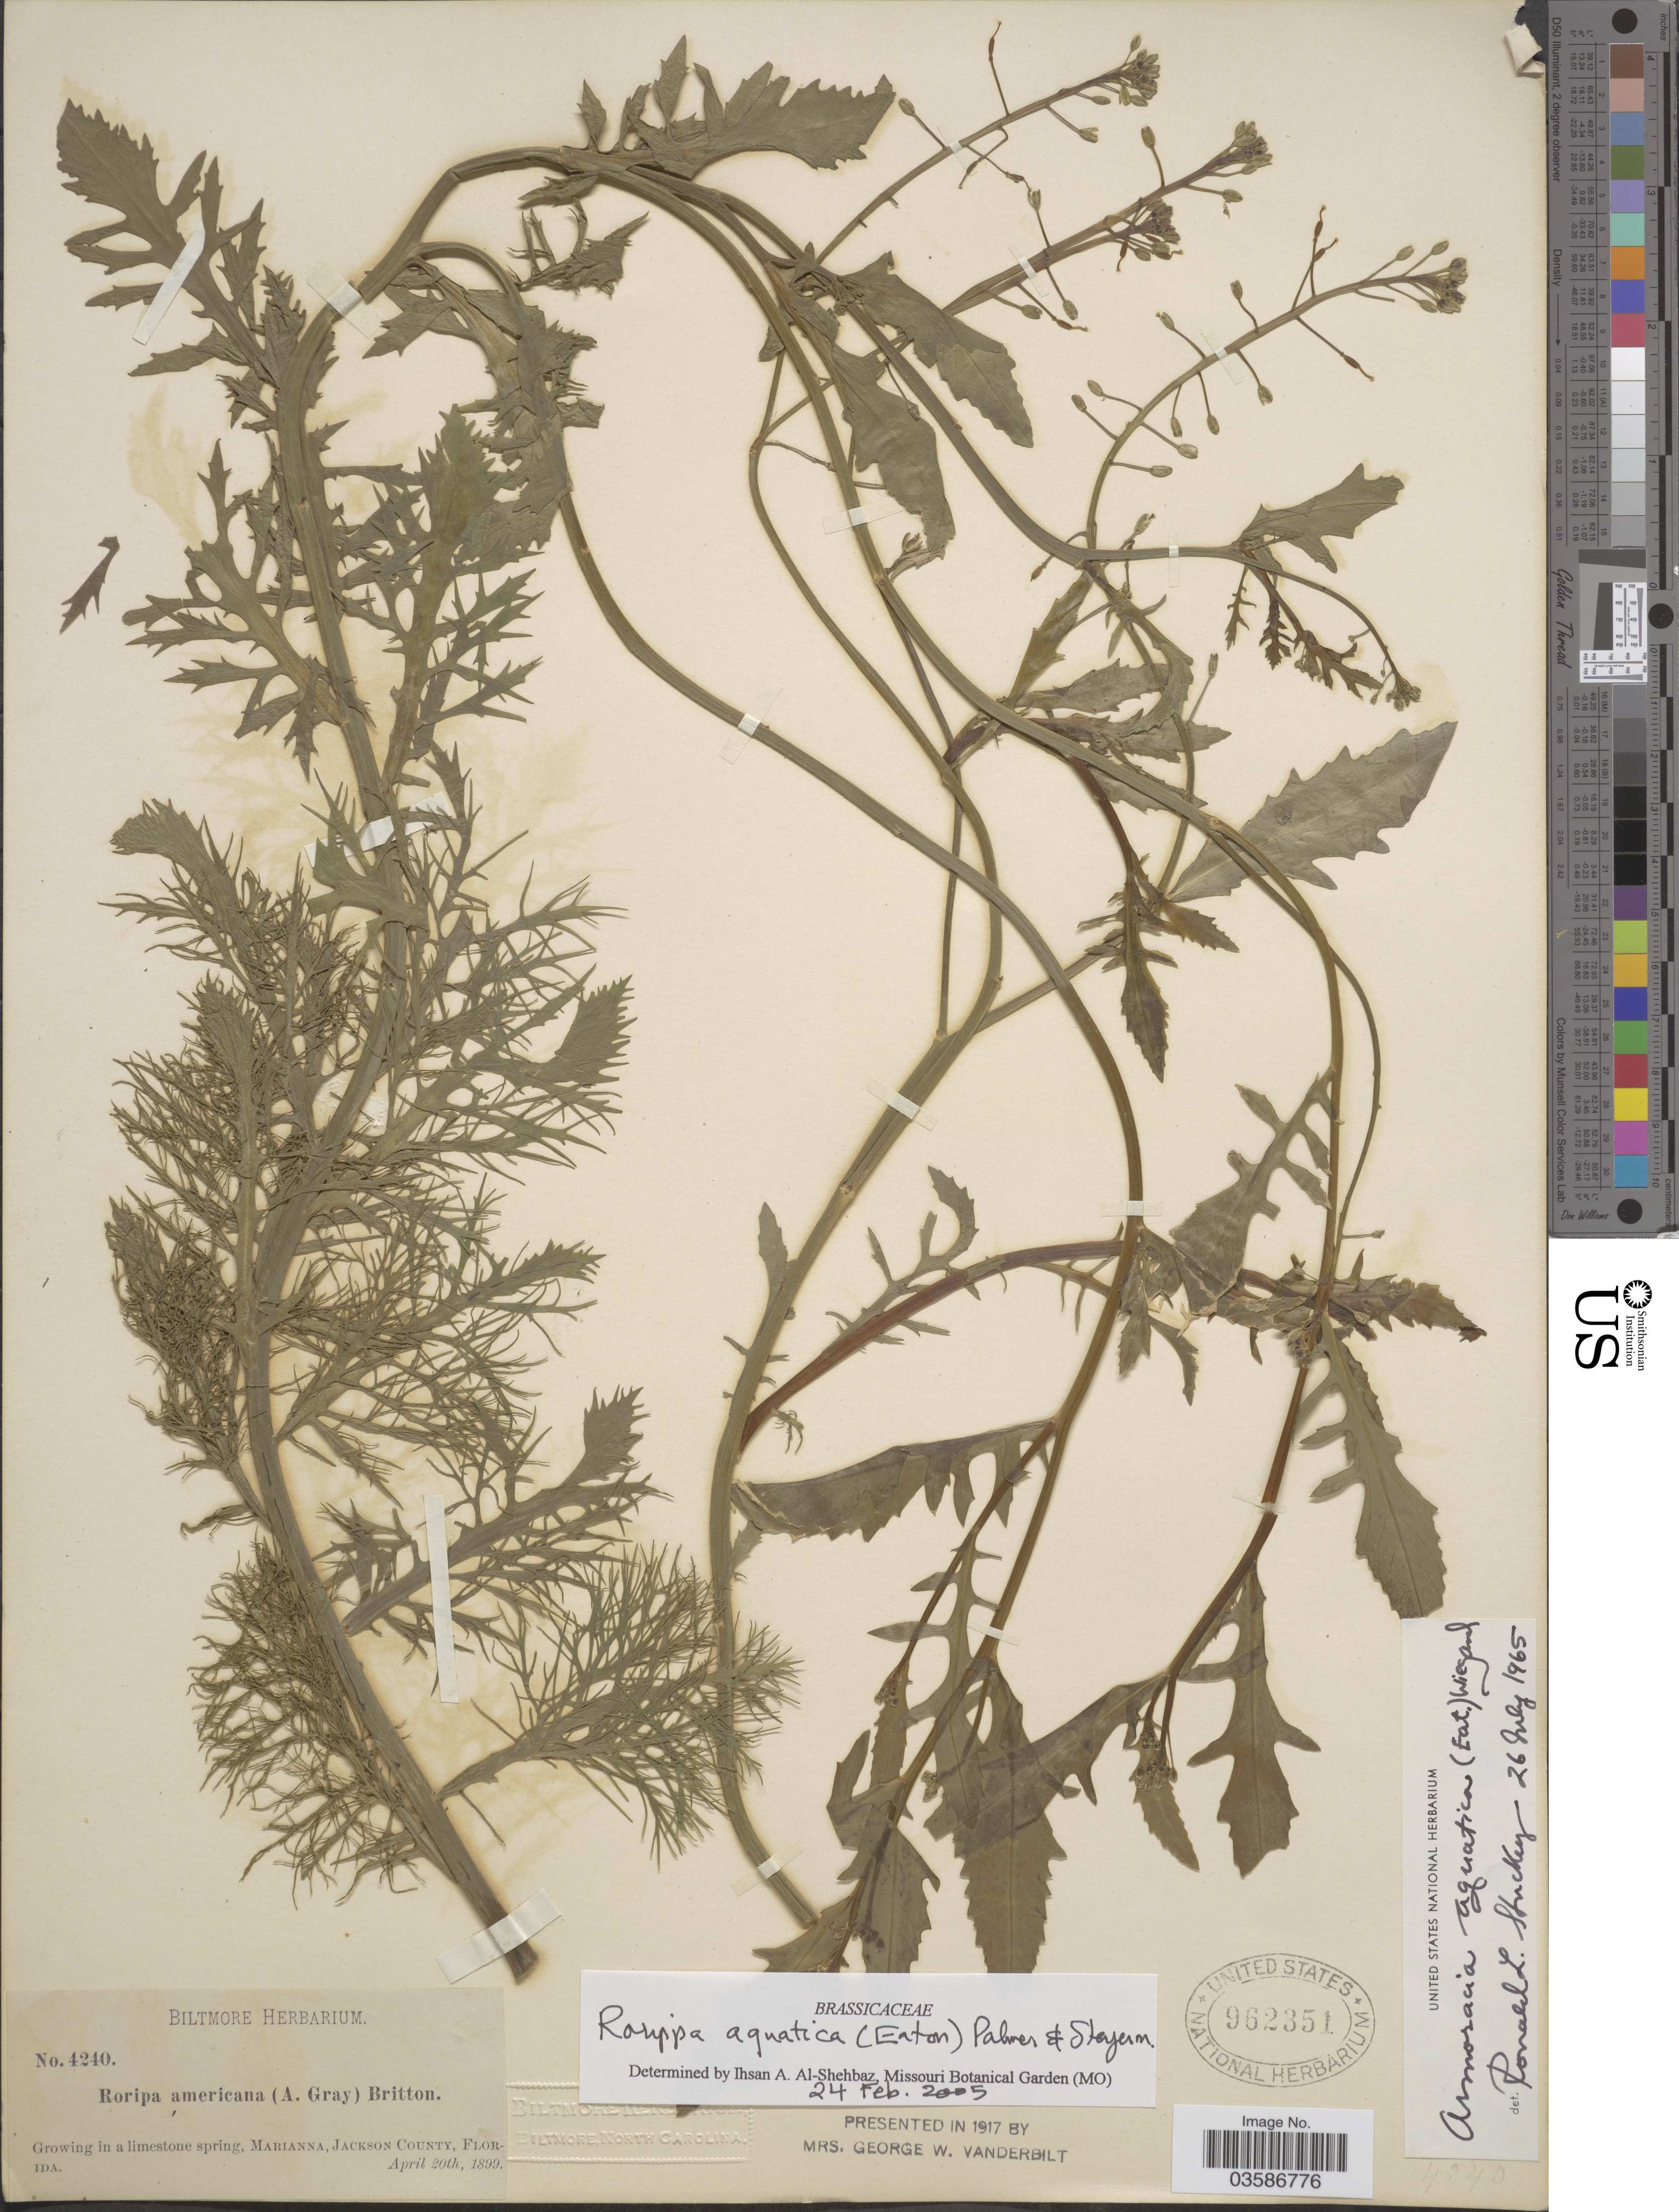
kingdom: Plantae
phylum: Tracheophyta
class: Magnoliopsida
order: Brassicales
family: Brassicaceae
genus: Rorippa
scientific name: Rorippa aquatica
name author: (Eaton) E.J. Palmer & Steyerm.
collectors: ex herb. Biltmore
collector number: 4240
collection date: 1899-04-20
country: United States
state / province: Florida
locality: In a limestone spring, Marianna, Jackson County.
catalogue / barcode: US 962351